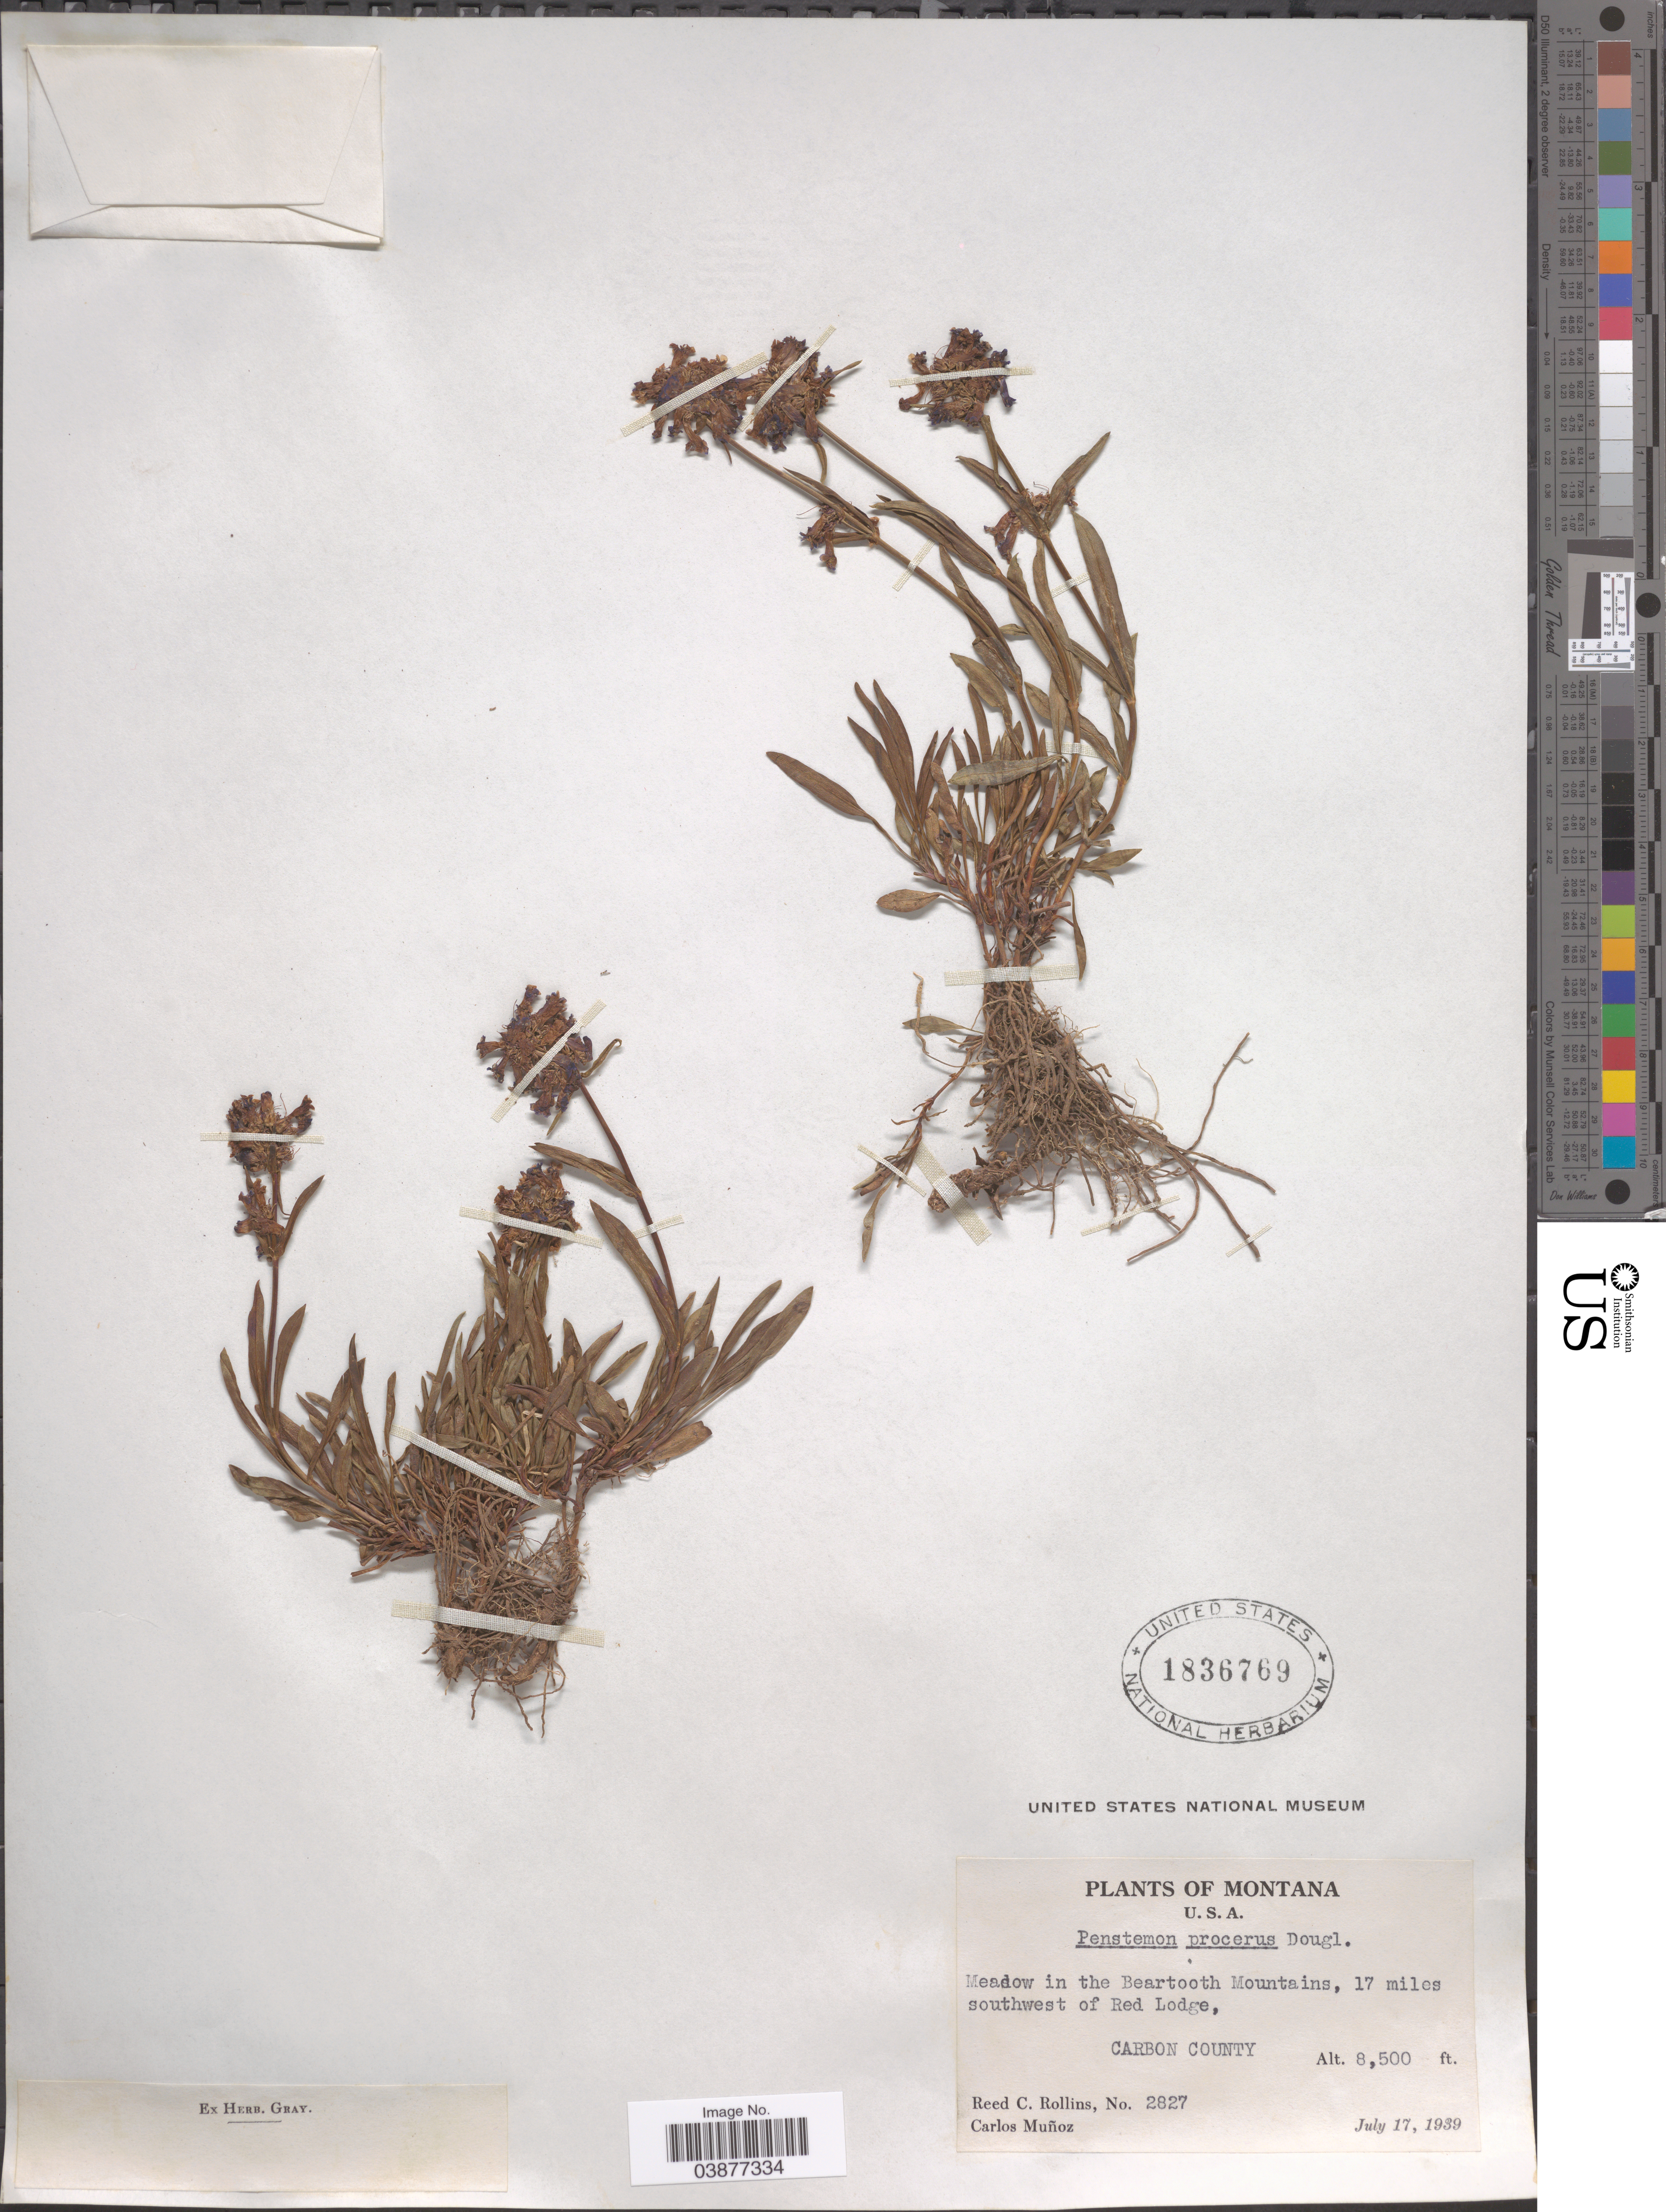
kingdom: Plantae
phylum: Tracheophyta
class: Magnoliopsida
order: Lamiales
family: Plantaginaceae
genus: Penstemon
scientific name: Penstemon procerus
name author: Douglas ex Graham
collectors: R. C. Rollins & C. Muñoz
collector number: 2827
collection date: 1939-07-17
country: United States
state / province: Montana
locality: Meadow in the Beartooth Mountains, 17 miles southwest of Red Lodge, Carbon County.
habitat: meadow in the mountains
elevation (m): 2591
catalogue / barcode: US 1836769